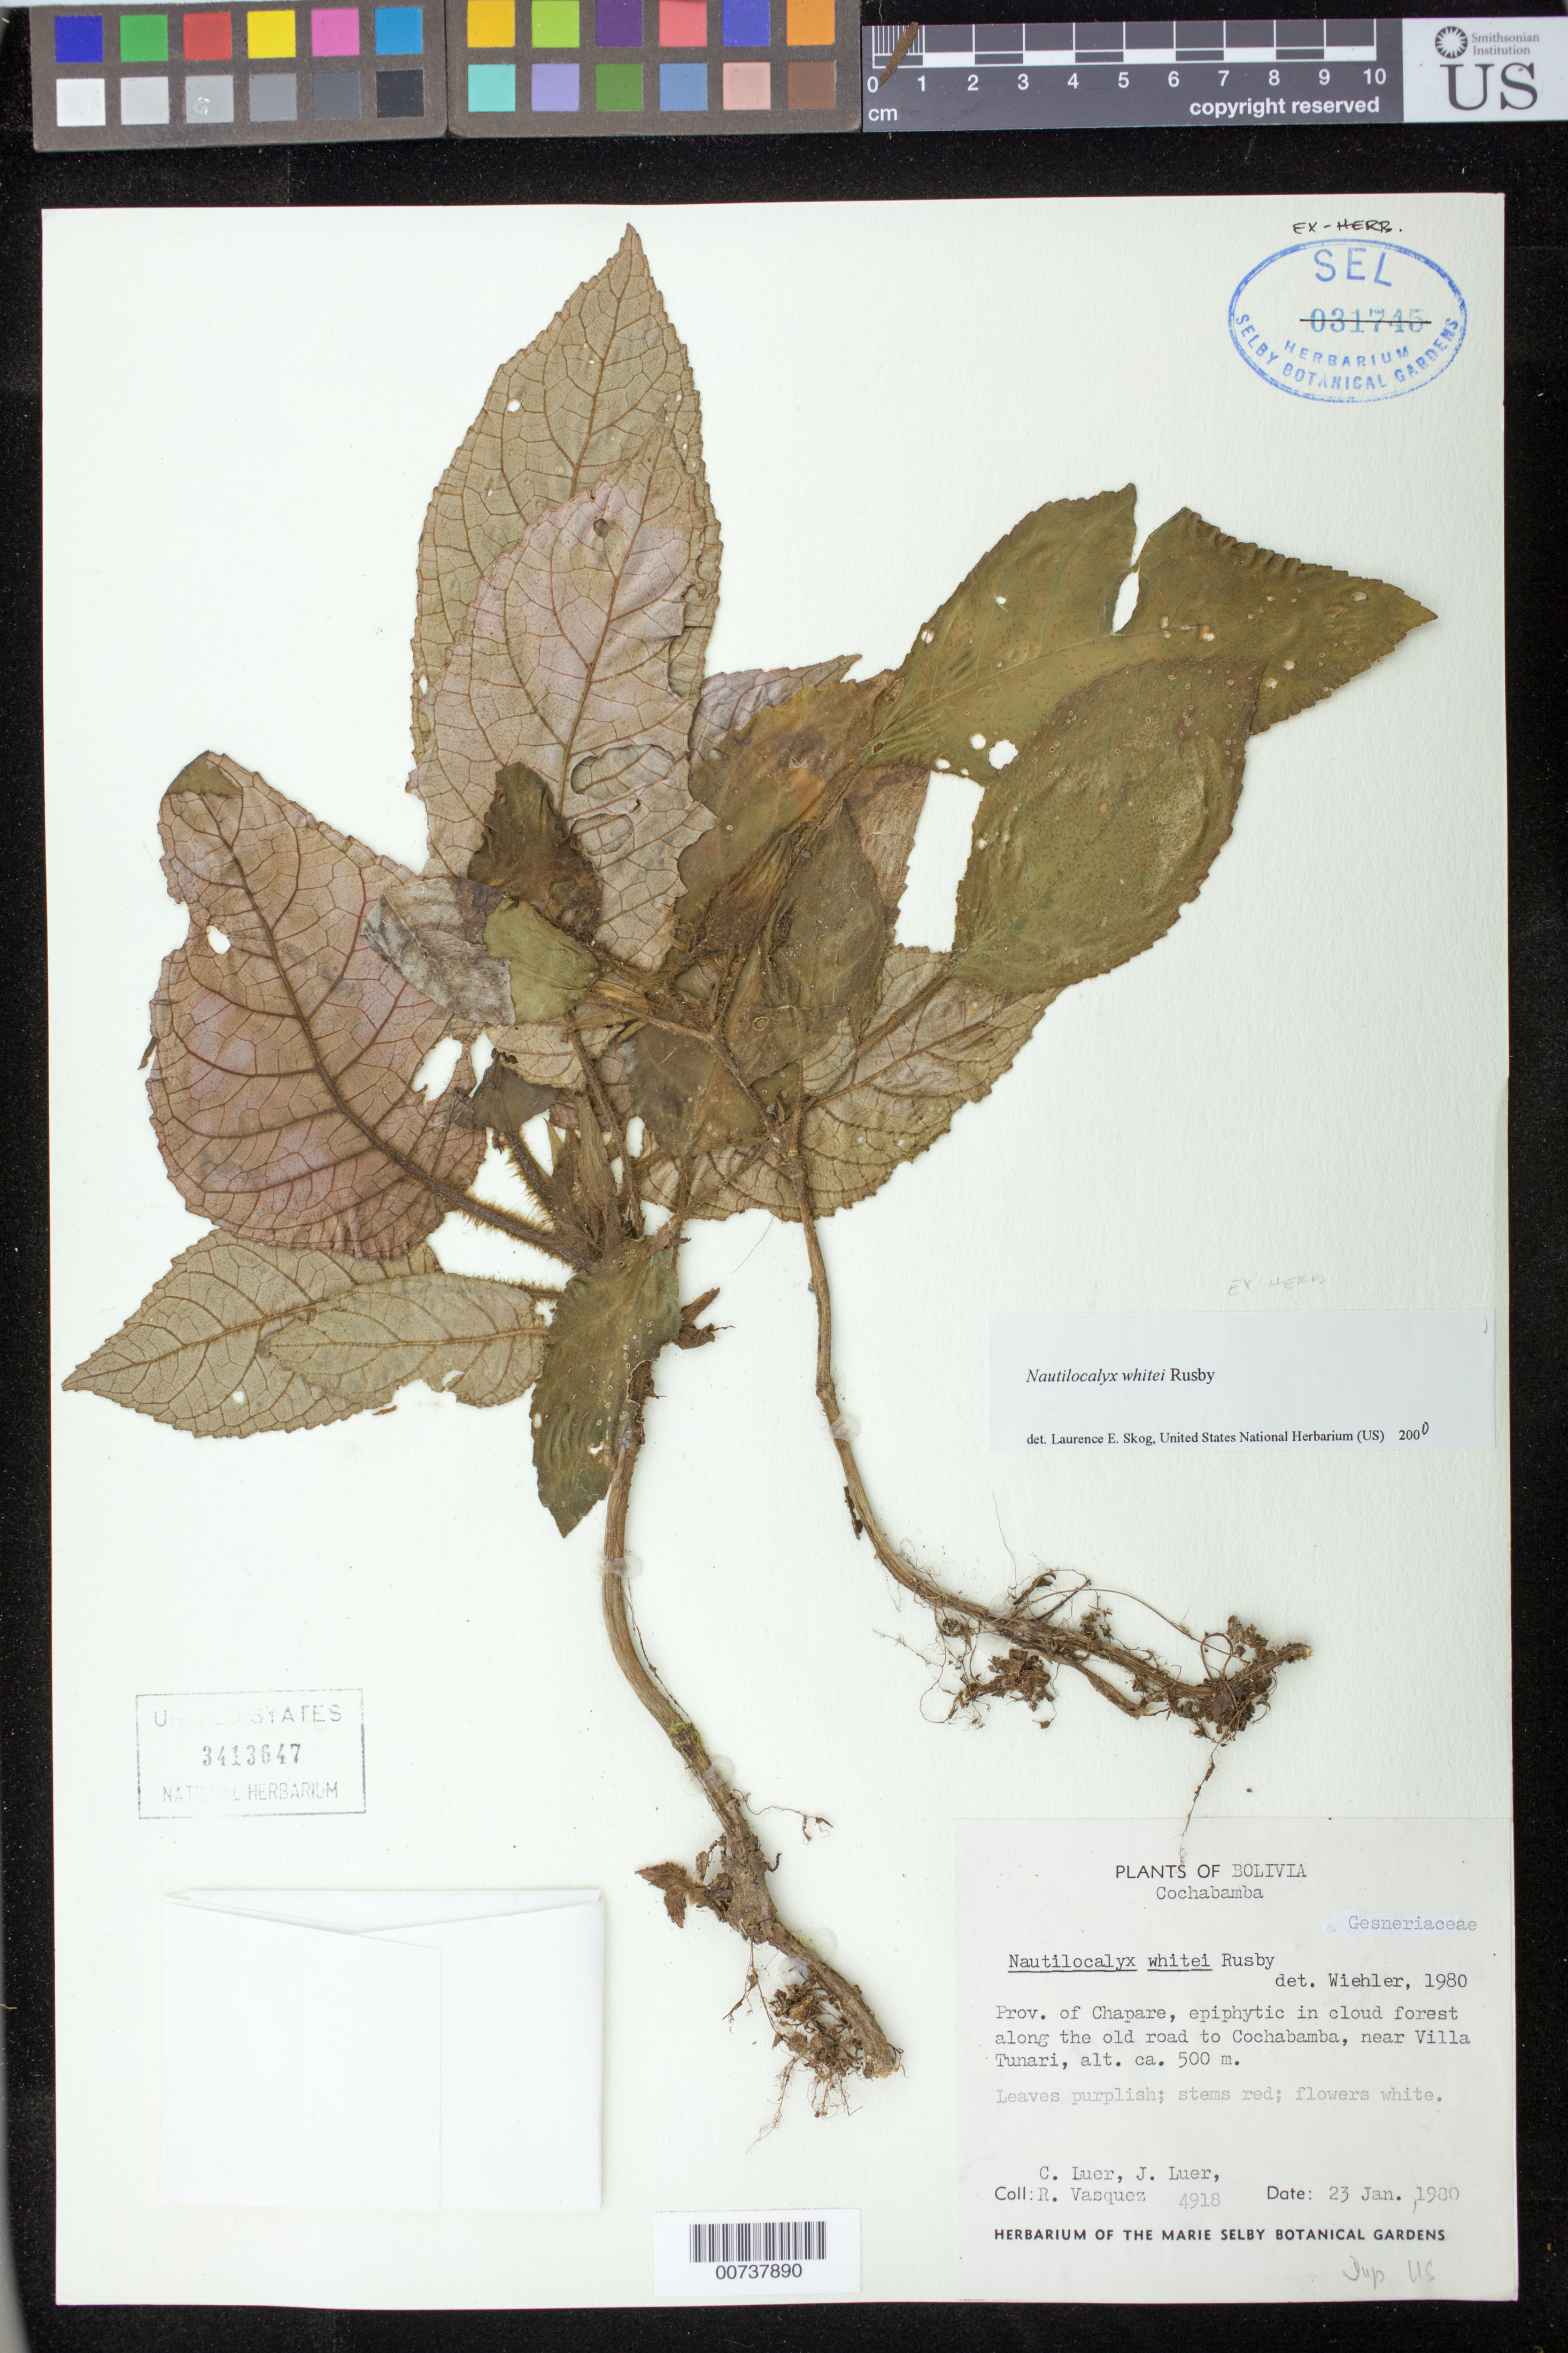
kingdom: Plantae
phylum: Tracheophyta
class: Magnoliopsida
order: Lamiales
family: Gesneriaceae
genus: Nautilocalyx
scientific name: Nautilocalyx whitei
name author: Rusby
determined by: Skog, Laurence E.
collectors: C. Luer, J. P. Luer & R. Vásquez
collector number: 4918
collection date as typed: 23 Jan 1980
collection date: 1980-01-23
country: Bolivia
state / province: Cochabamba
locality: Prov. Chapare, along the old road to Cochabamba, near Villa Tunari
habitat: In cloud forest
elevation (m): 500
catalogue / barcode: US 3413647